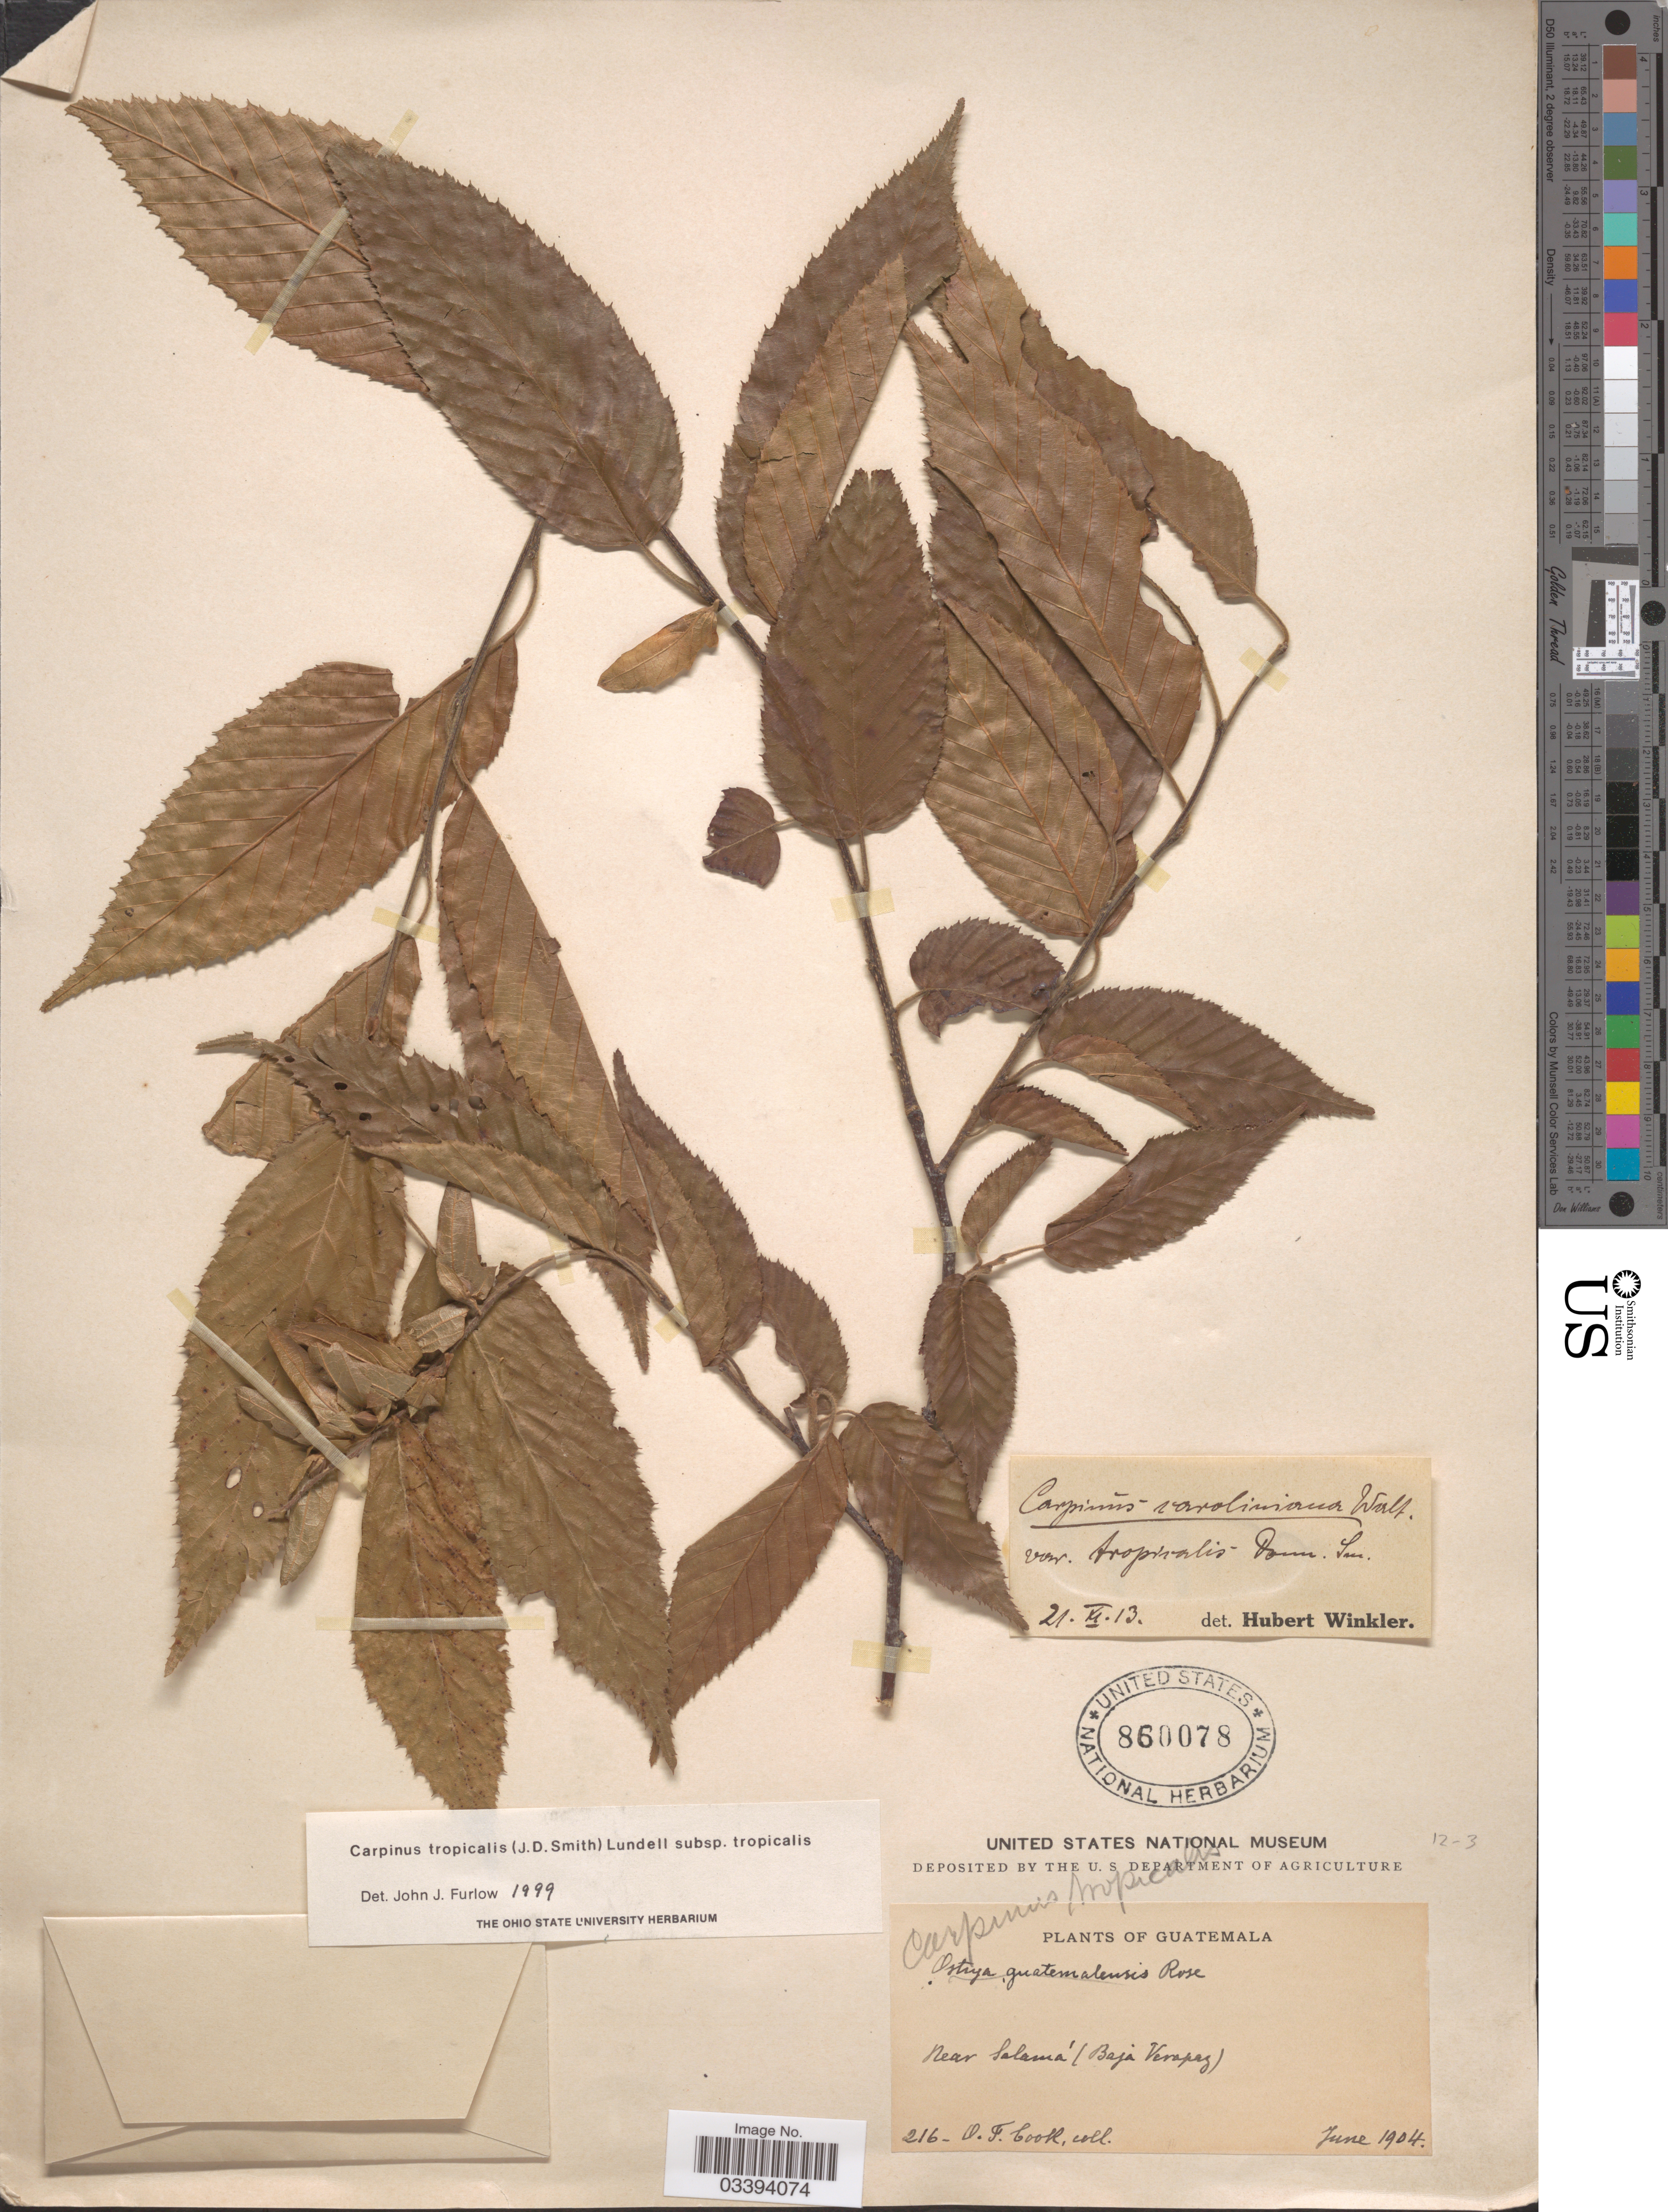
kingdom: Plantae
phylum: Tracheophyta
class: Magnoliopsida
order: Fagales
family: Betulaceae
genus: Carpinus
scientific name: Carpinus tropicalis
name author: (Donn. Sm.) Lundell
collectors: O. F. Cook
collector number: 216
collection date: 1904-06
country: Guatemala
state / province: Baja Verapaz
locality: Near Salamà.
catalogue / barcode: US 860078